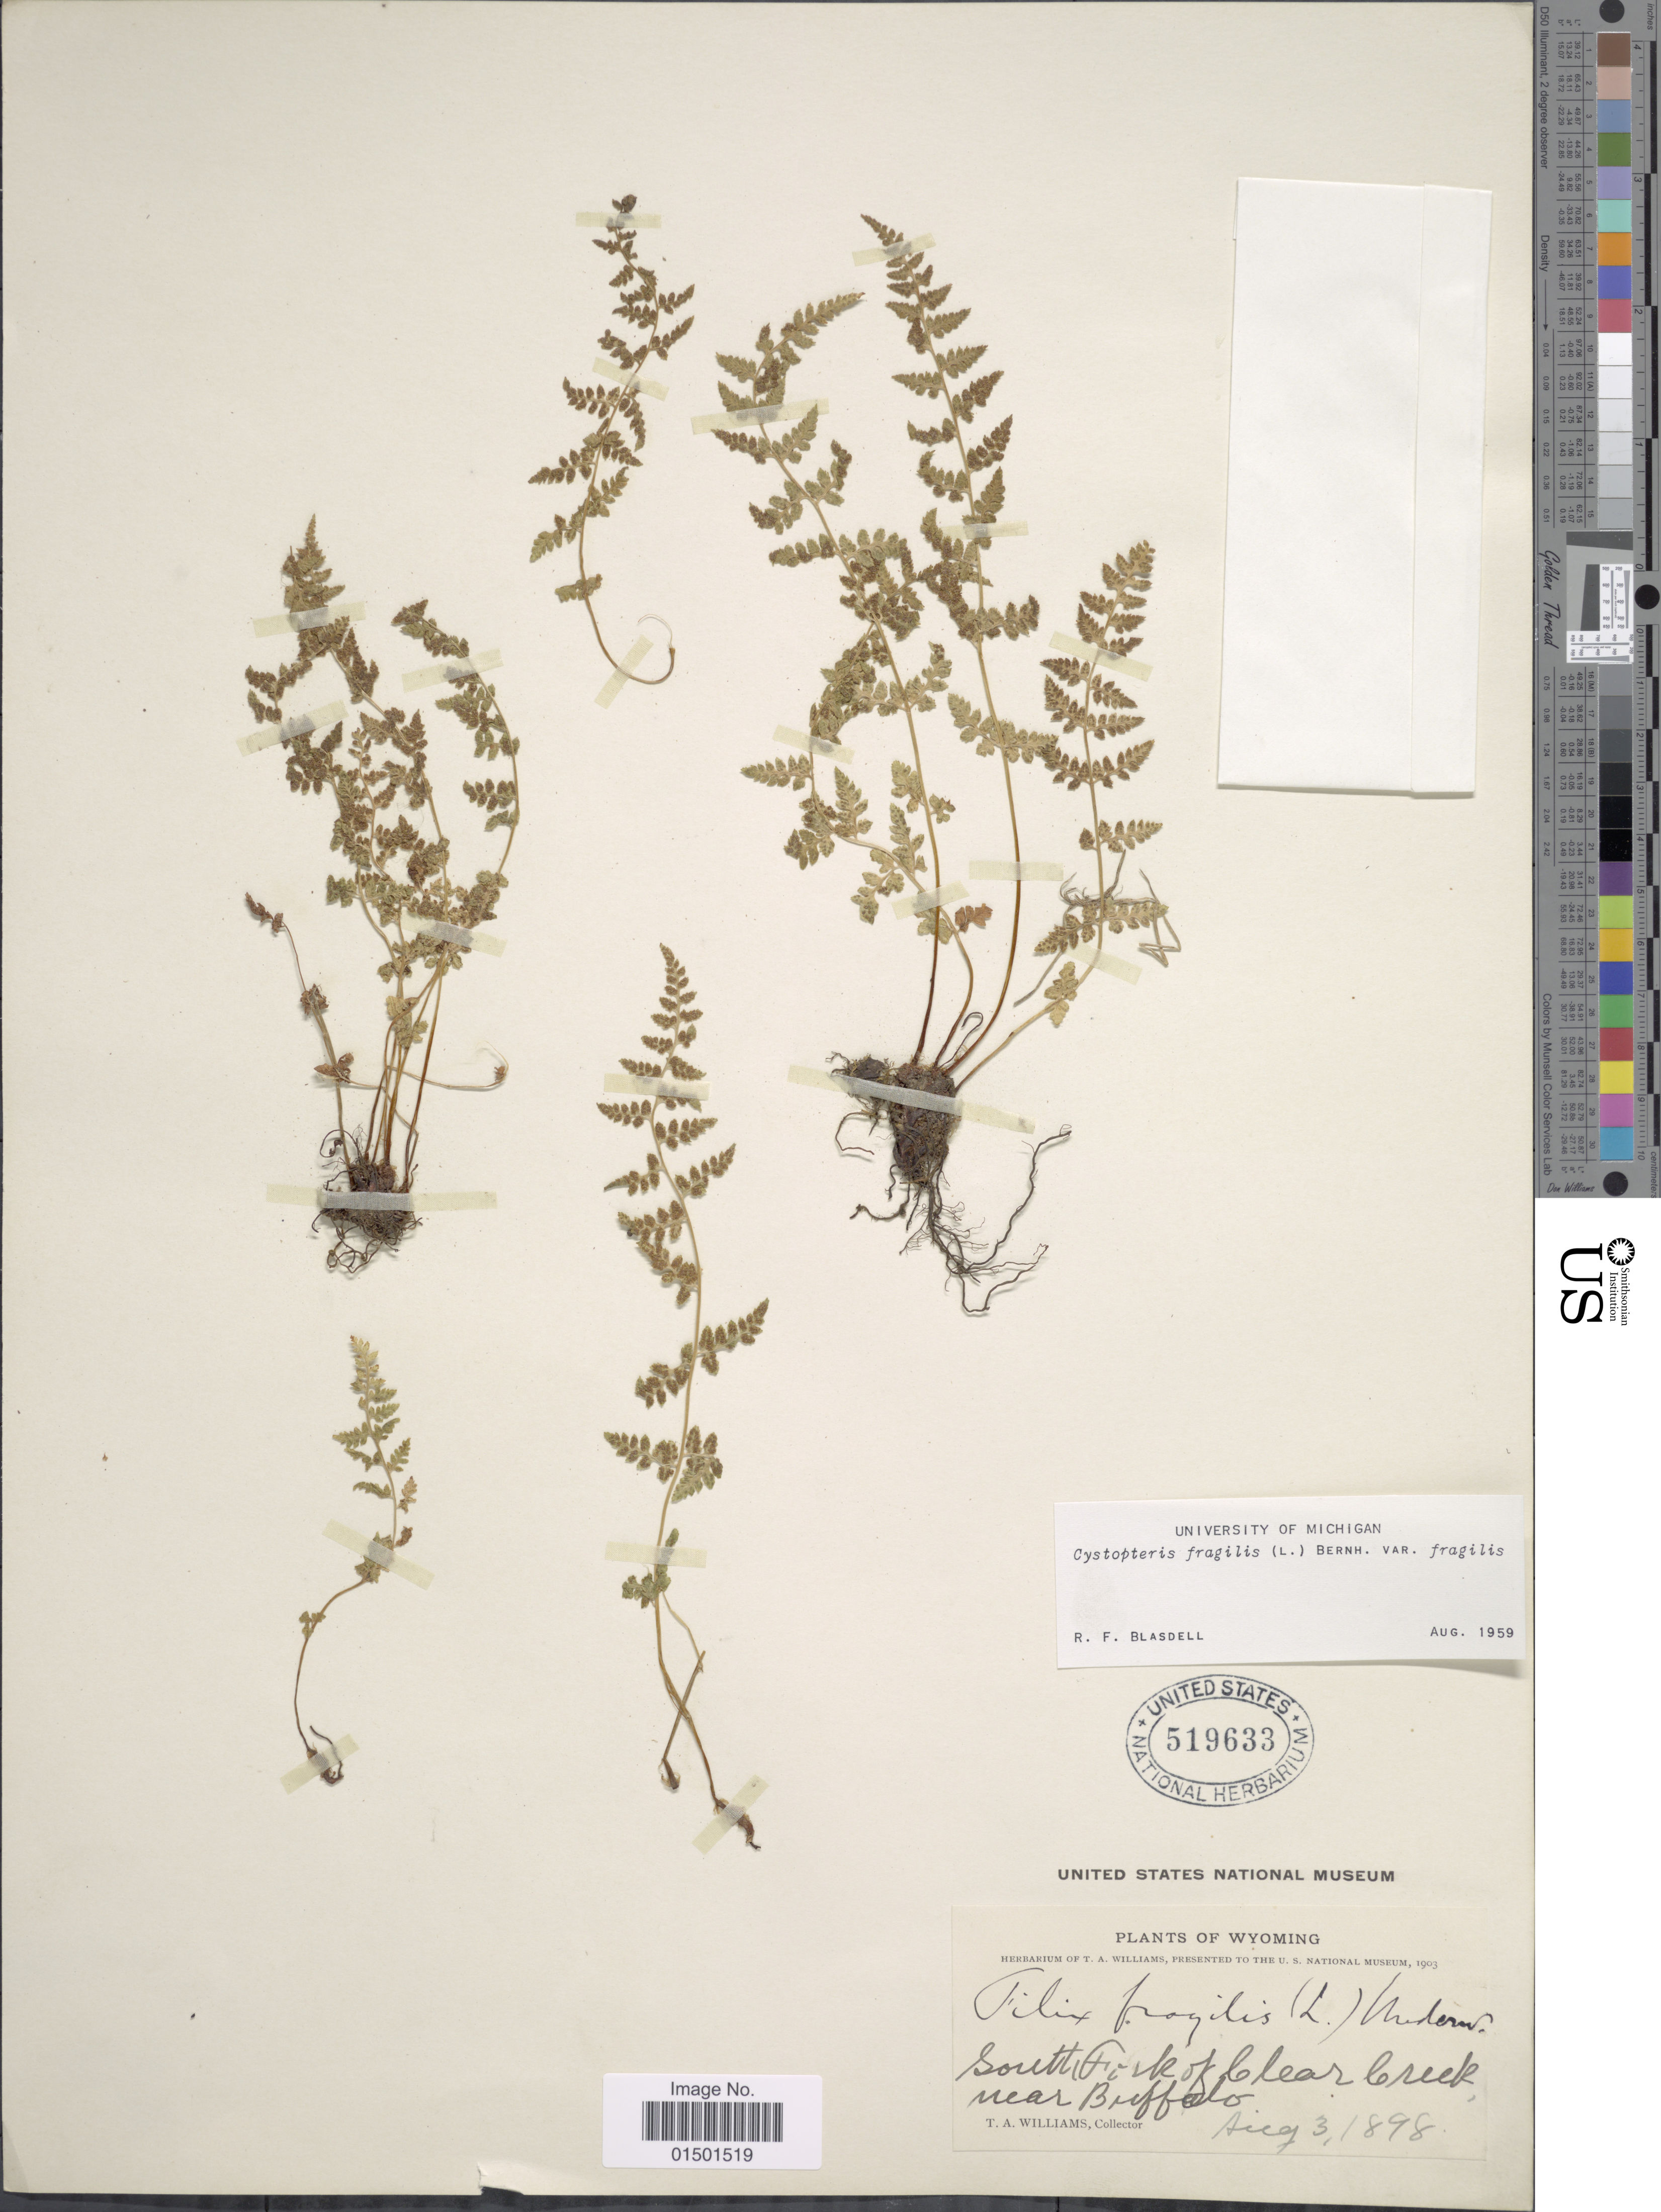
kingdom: Plantae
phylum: Tracheophyta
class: Polypodiopsida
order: Polypodiales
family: Cystopteridaceae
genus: Cystopteris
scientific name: Cystopteris fragilis var. fragilis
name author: (L.) Bernh.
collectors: T. A. Williams (herbarium)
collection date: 1898-08-03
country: United States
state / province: Wyoming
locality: South Fork of Clear Creek, near Buffalo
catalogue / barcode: US 519633